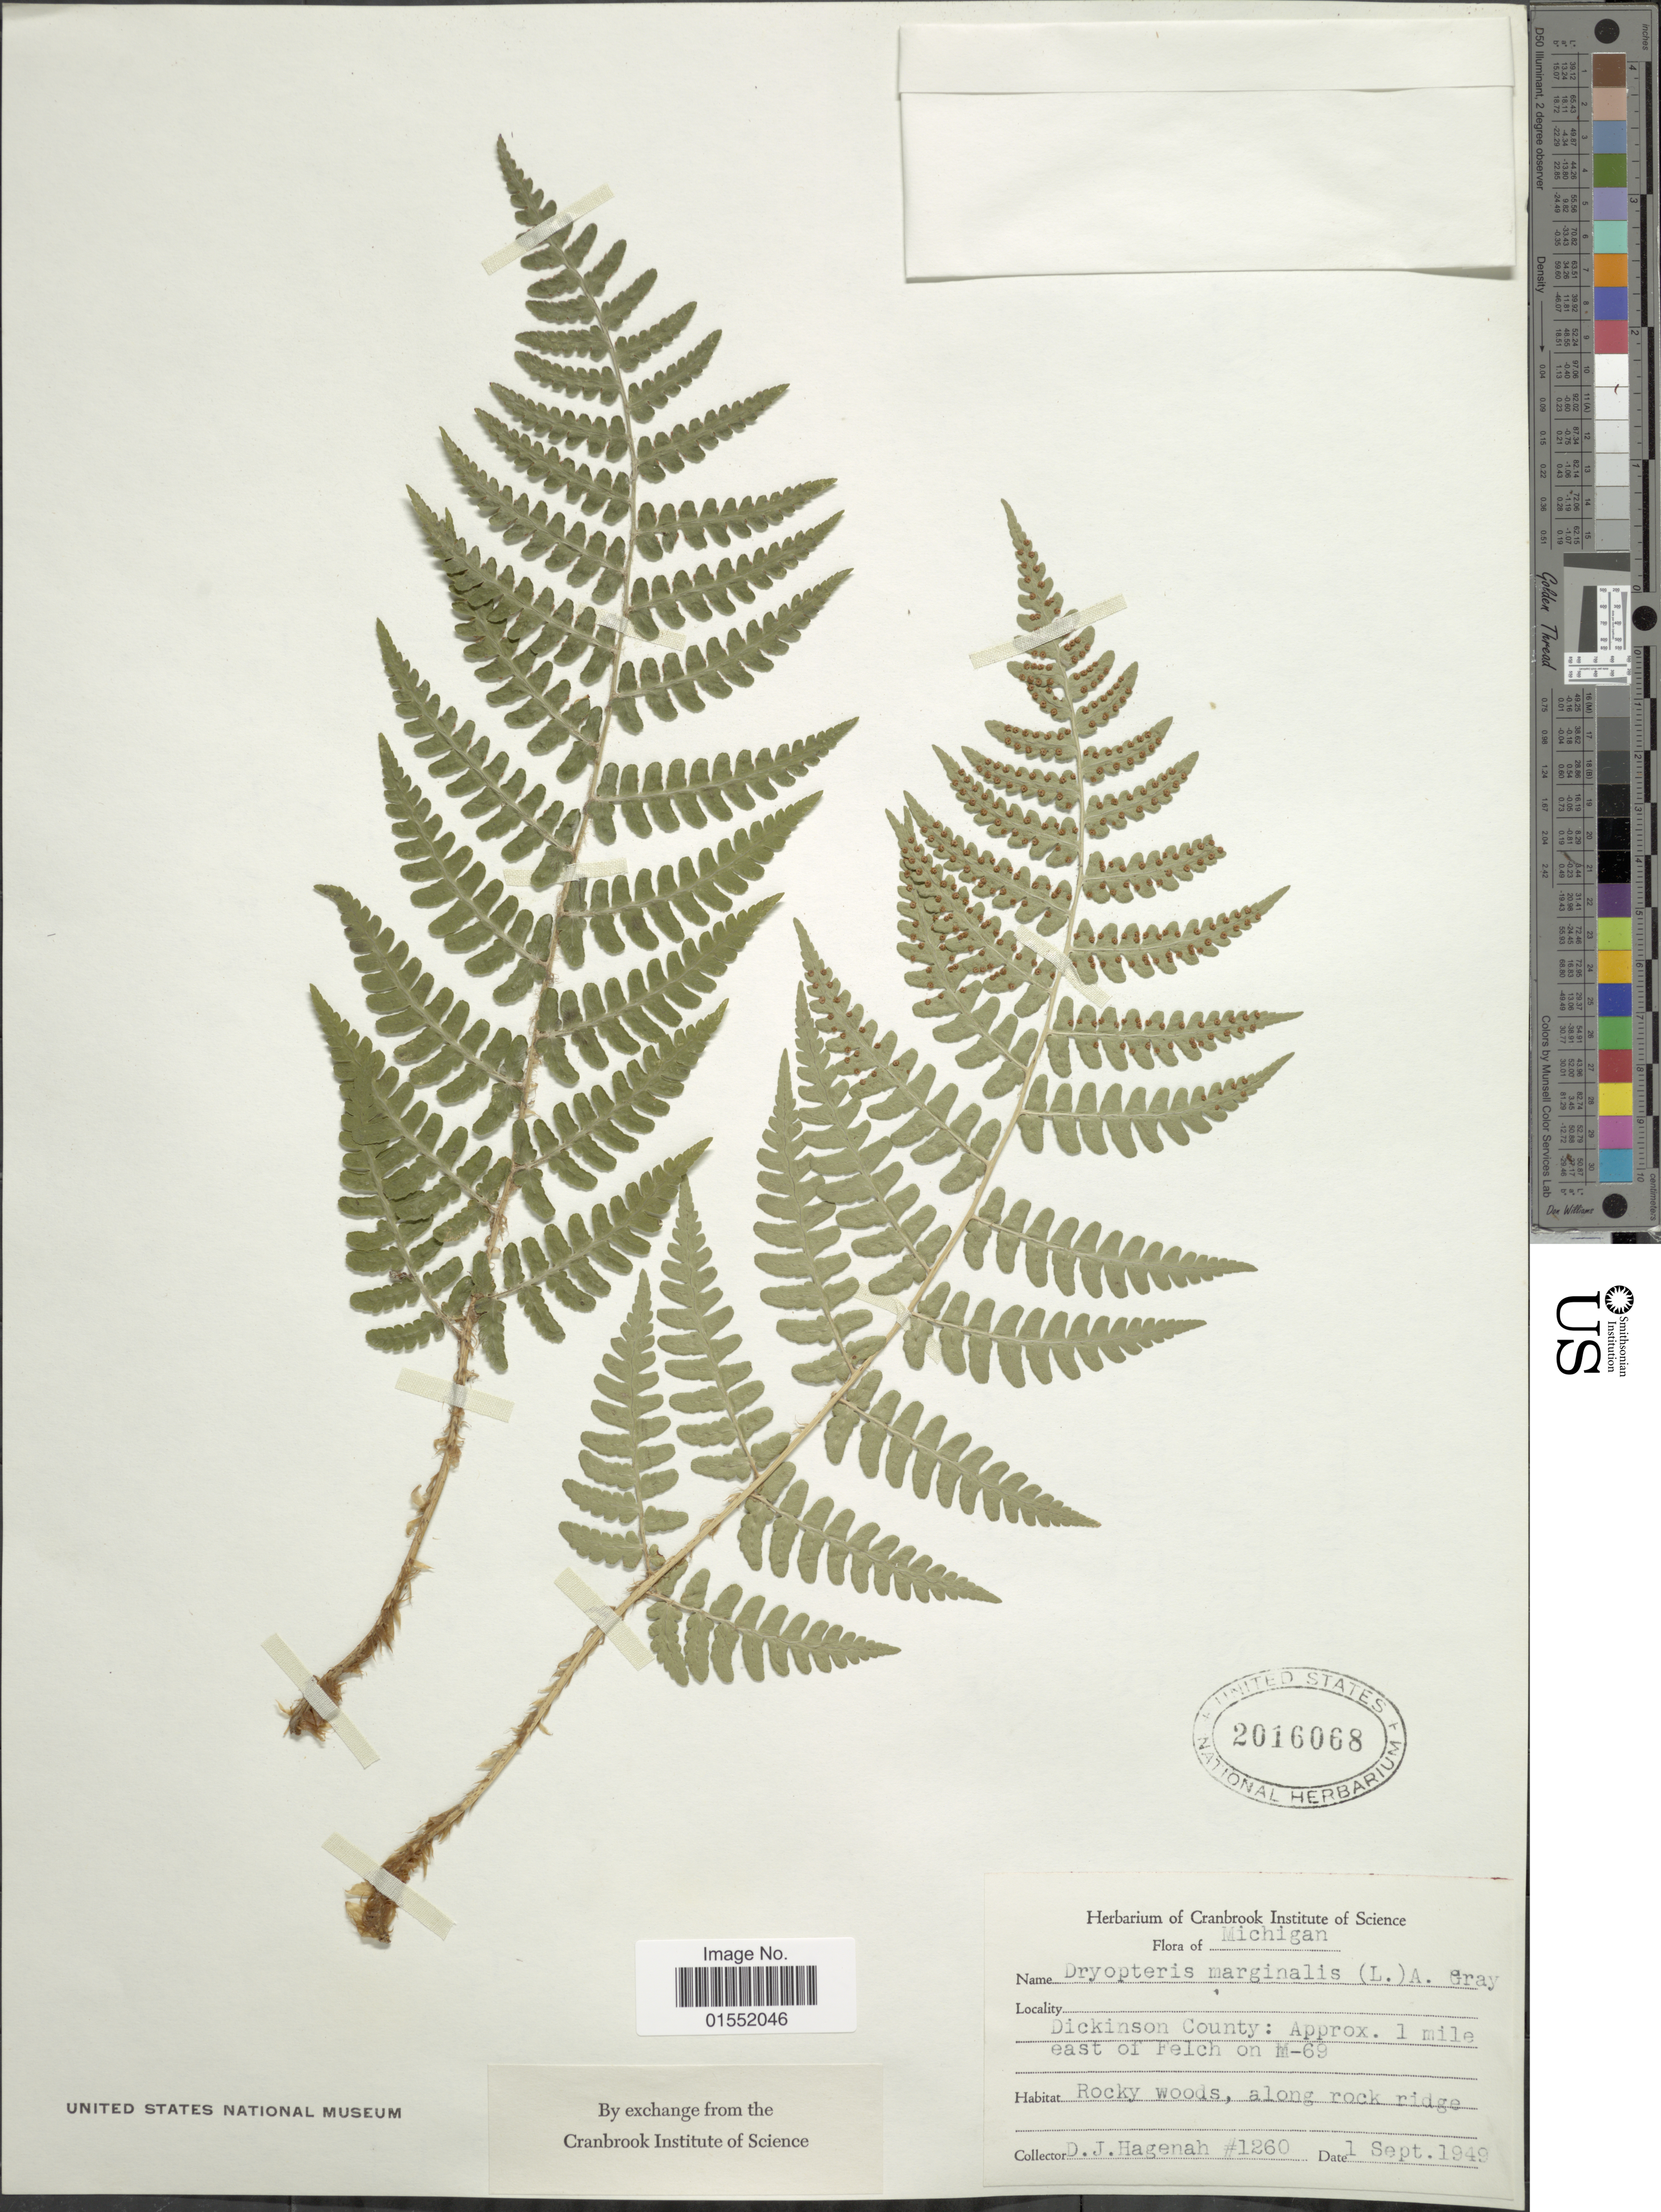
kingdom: Plantae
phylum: Tracheophyta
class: Polypodiopsida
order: Polypodiales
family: Dryopteridaceae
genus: Dryopteris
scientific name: Dryopteris marginalis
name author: (L.) A. Gray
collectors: D. Hagenah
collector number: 1260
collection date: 1949-09-01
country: United States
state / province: Michigan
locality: Dickinson County: Approx. 1 mile east of Felch on M-69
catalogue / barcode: US 2016068